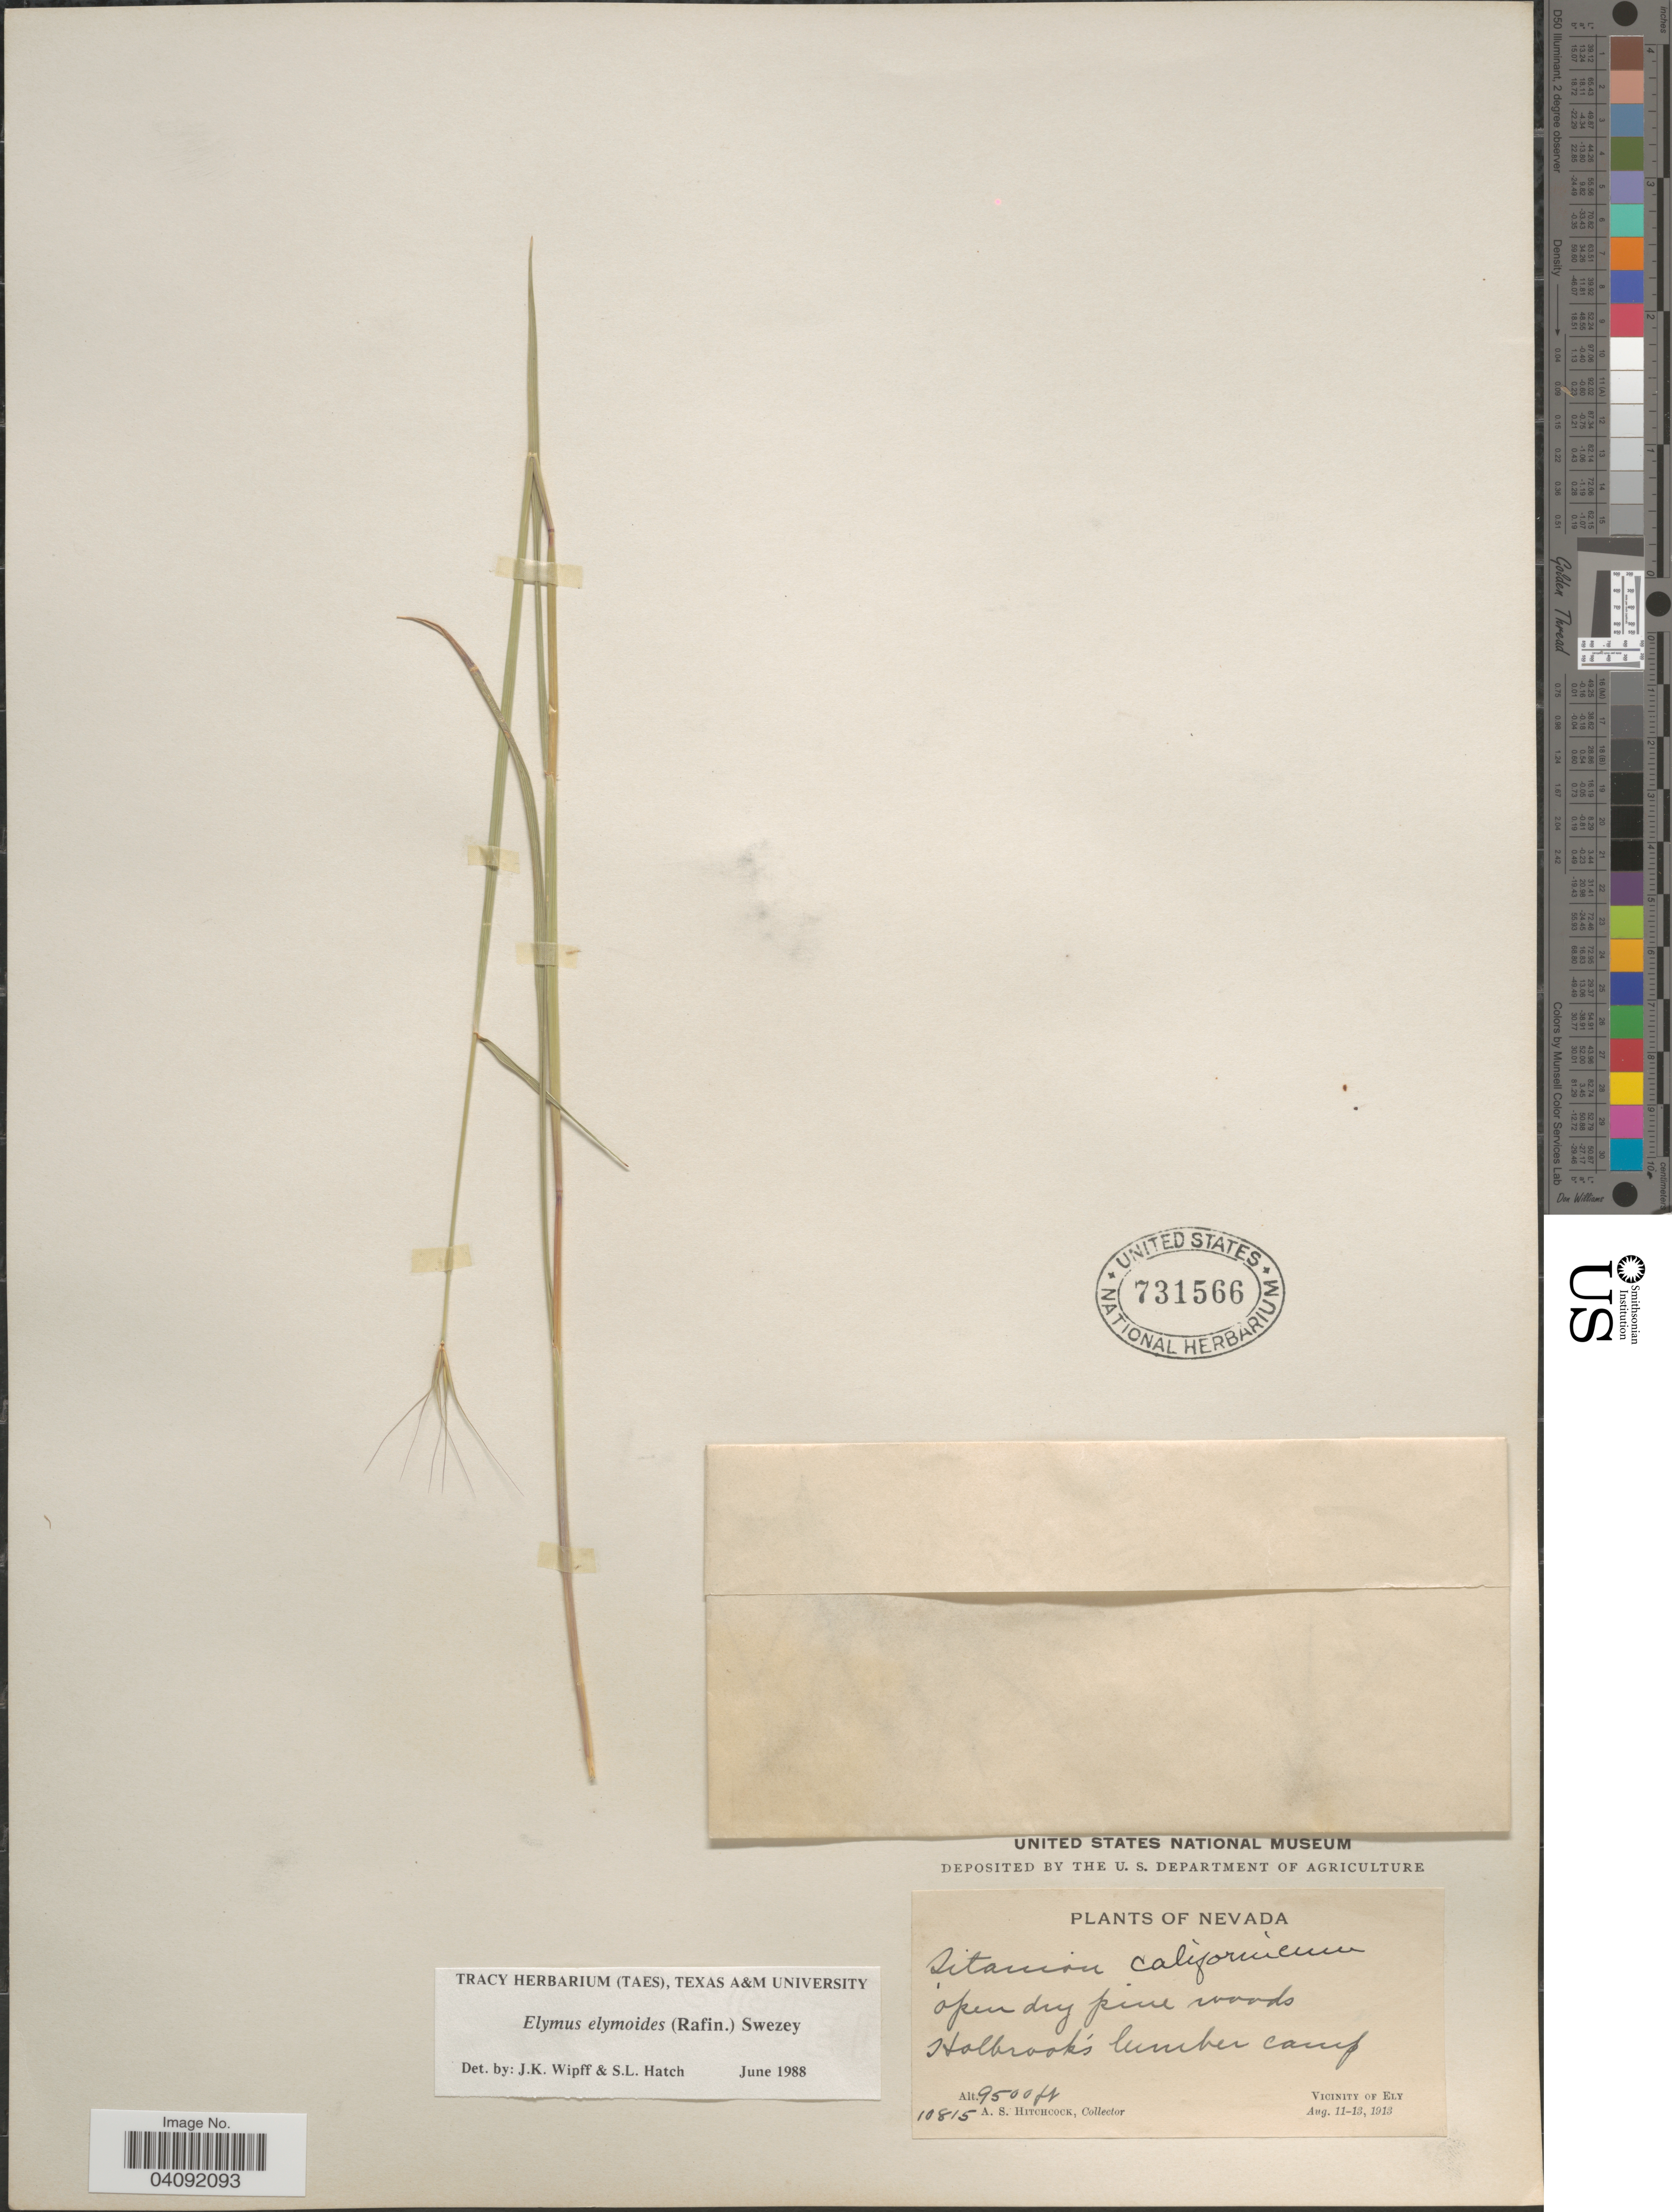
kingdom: Plantae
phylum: Tracheophyta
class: Liliopsida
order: Poales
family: Poaceae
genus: Elymus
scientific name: Elymus elymoides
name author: (Raf.) Swezey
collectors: A. S. Hitchcock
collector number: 10815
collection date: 1913-08-11/1913-08-13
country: United States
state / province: Nevada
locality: Holbrook's lumber camp. Vicinity of Ely.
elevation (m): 2896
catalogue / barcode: US 731566